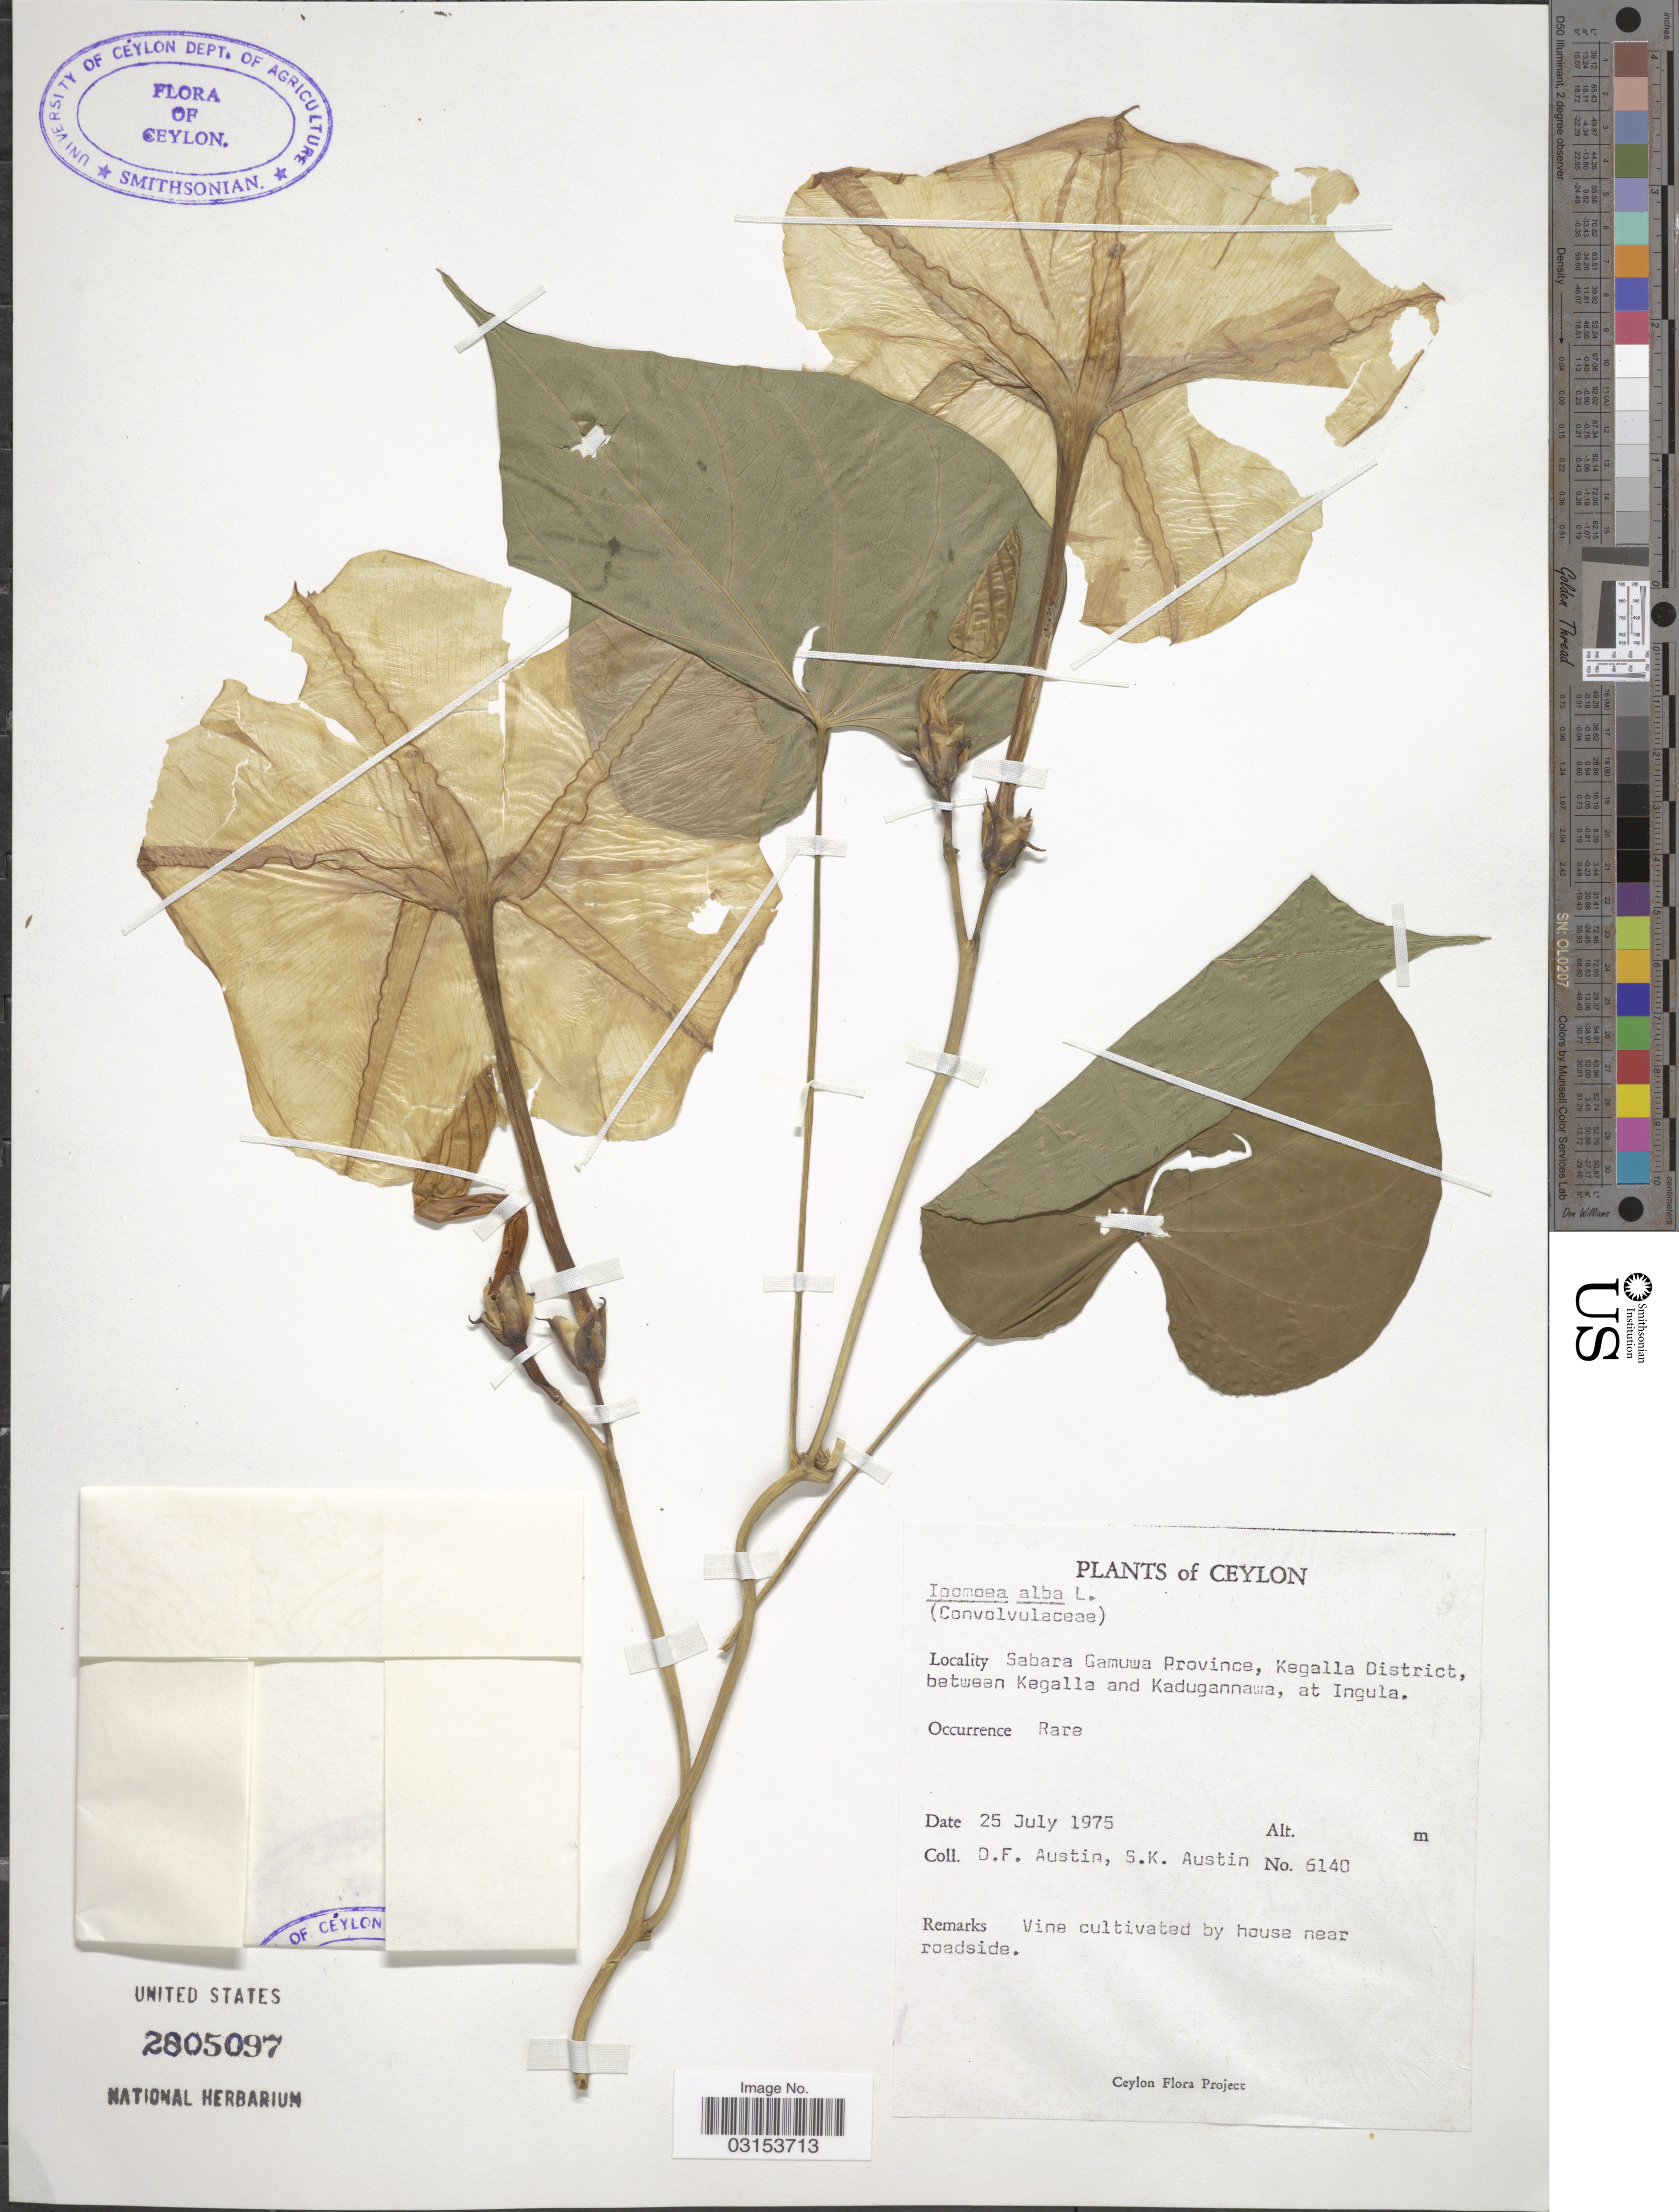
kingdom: Plantae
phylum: Tracheophyta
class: Magnoliopsida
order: Solanales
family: Convolvulaceae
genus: Ipomoea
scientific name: Ipomoea alba L.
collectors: D. Austin & S. Austin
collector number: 6140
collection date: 1975-07-25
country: Sri Lanka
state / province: Sabaragamuwa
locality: Ceylon. Kegalla District, between Kegalla and Kadugannawa, at Ingula.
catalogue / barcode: US 2805097